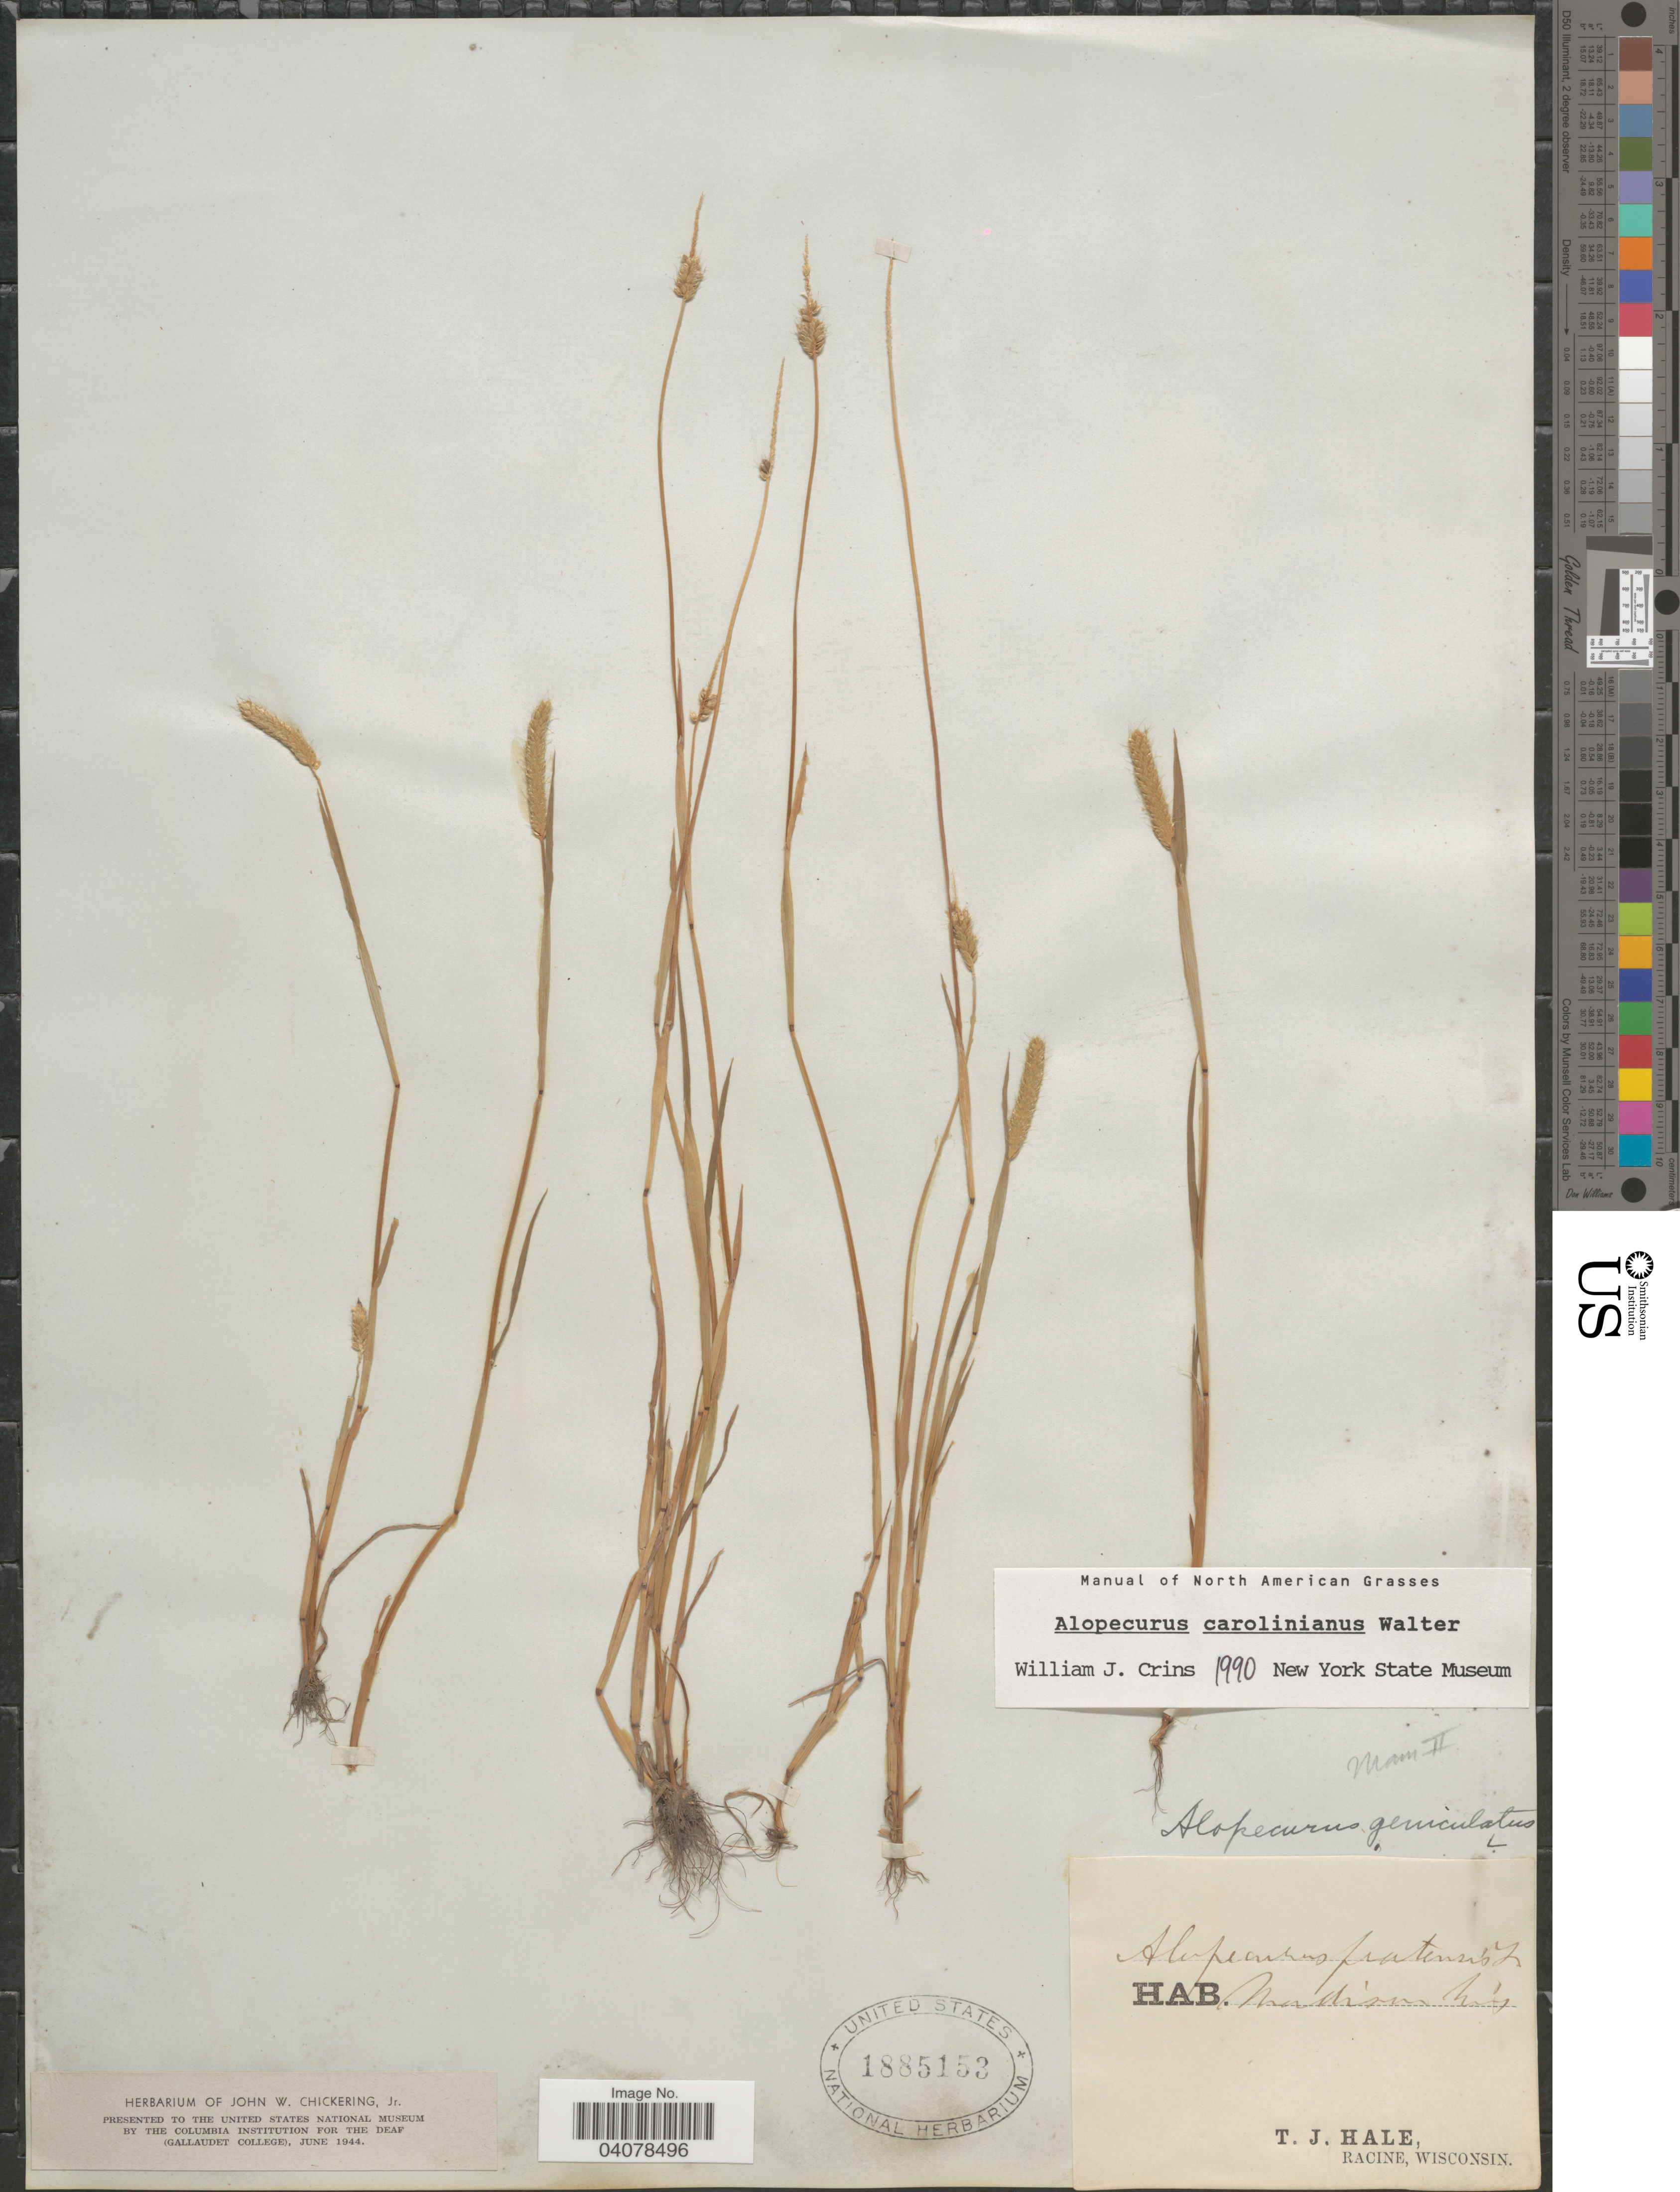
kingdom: Plantae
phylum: Tracheophyta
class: Liliopsida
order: Poales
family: Poaceae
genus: Alopecurus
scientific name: Alopecurus aequalis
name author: Sobol.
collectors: T. Hale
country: United States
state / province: Wisconsin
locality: Madison.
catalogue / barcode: US 1885153